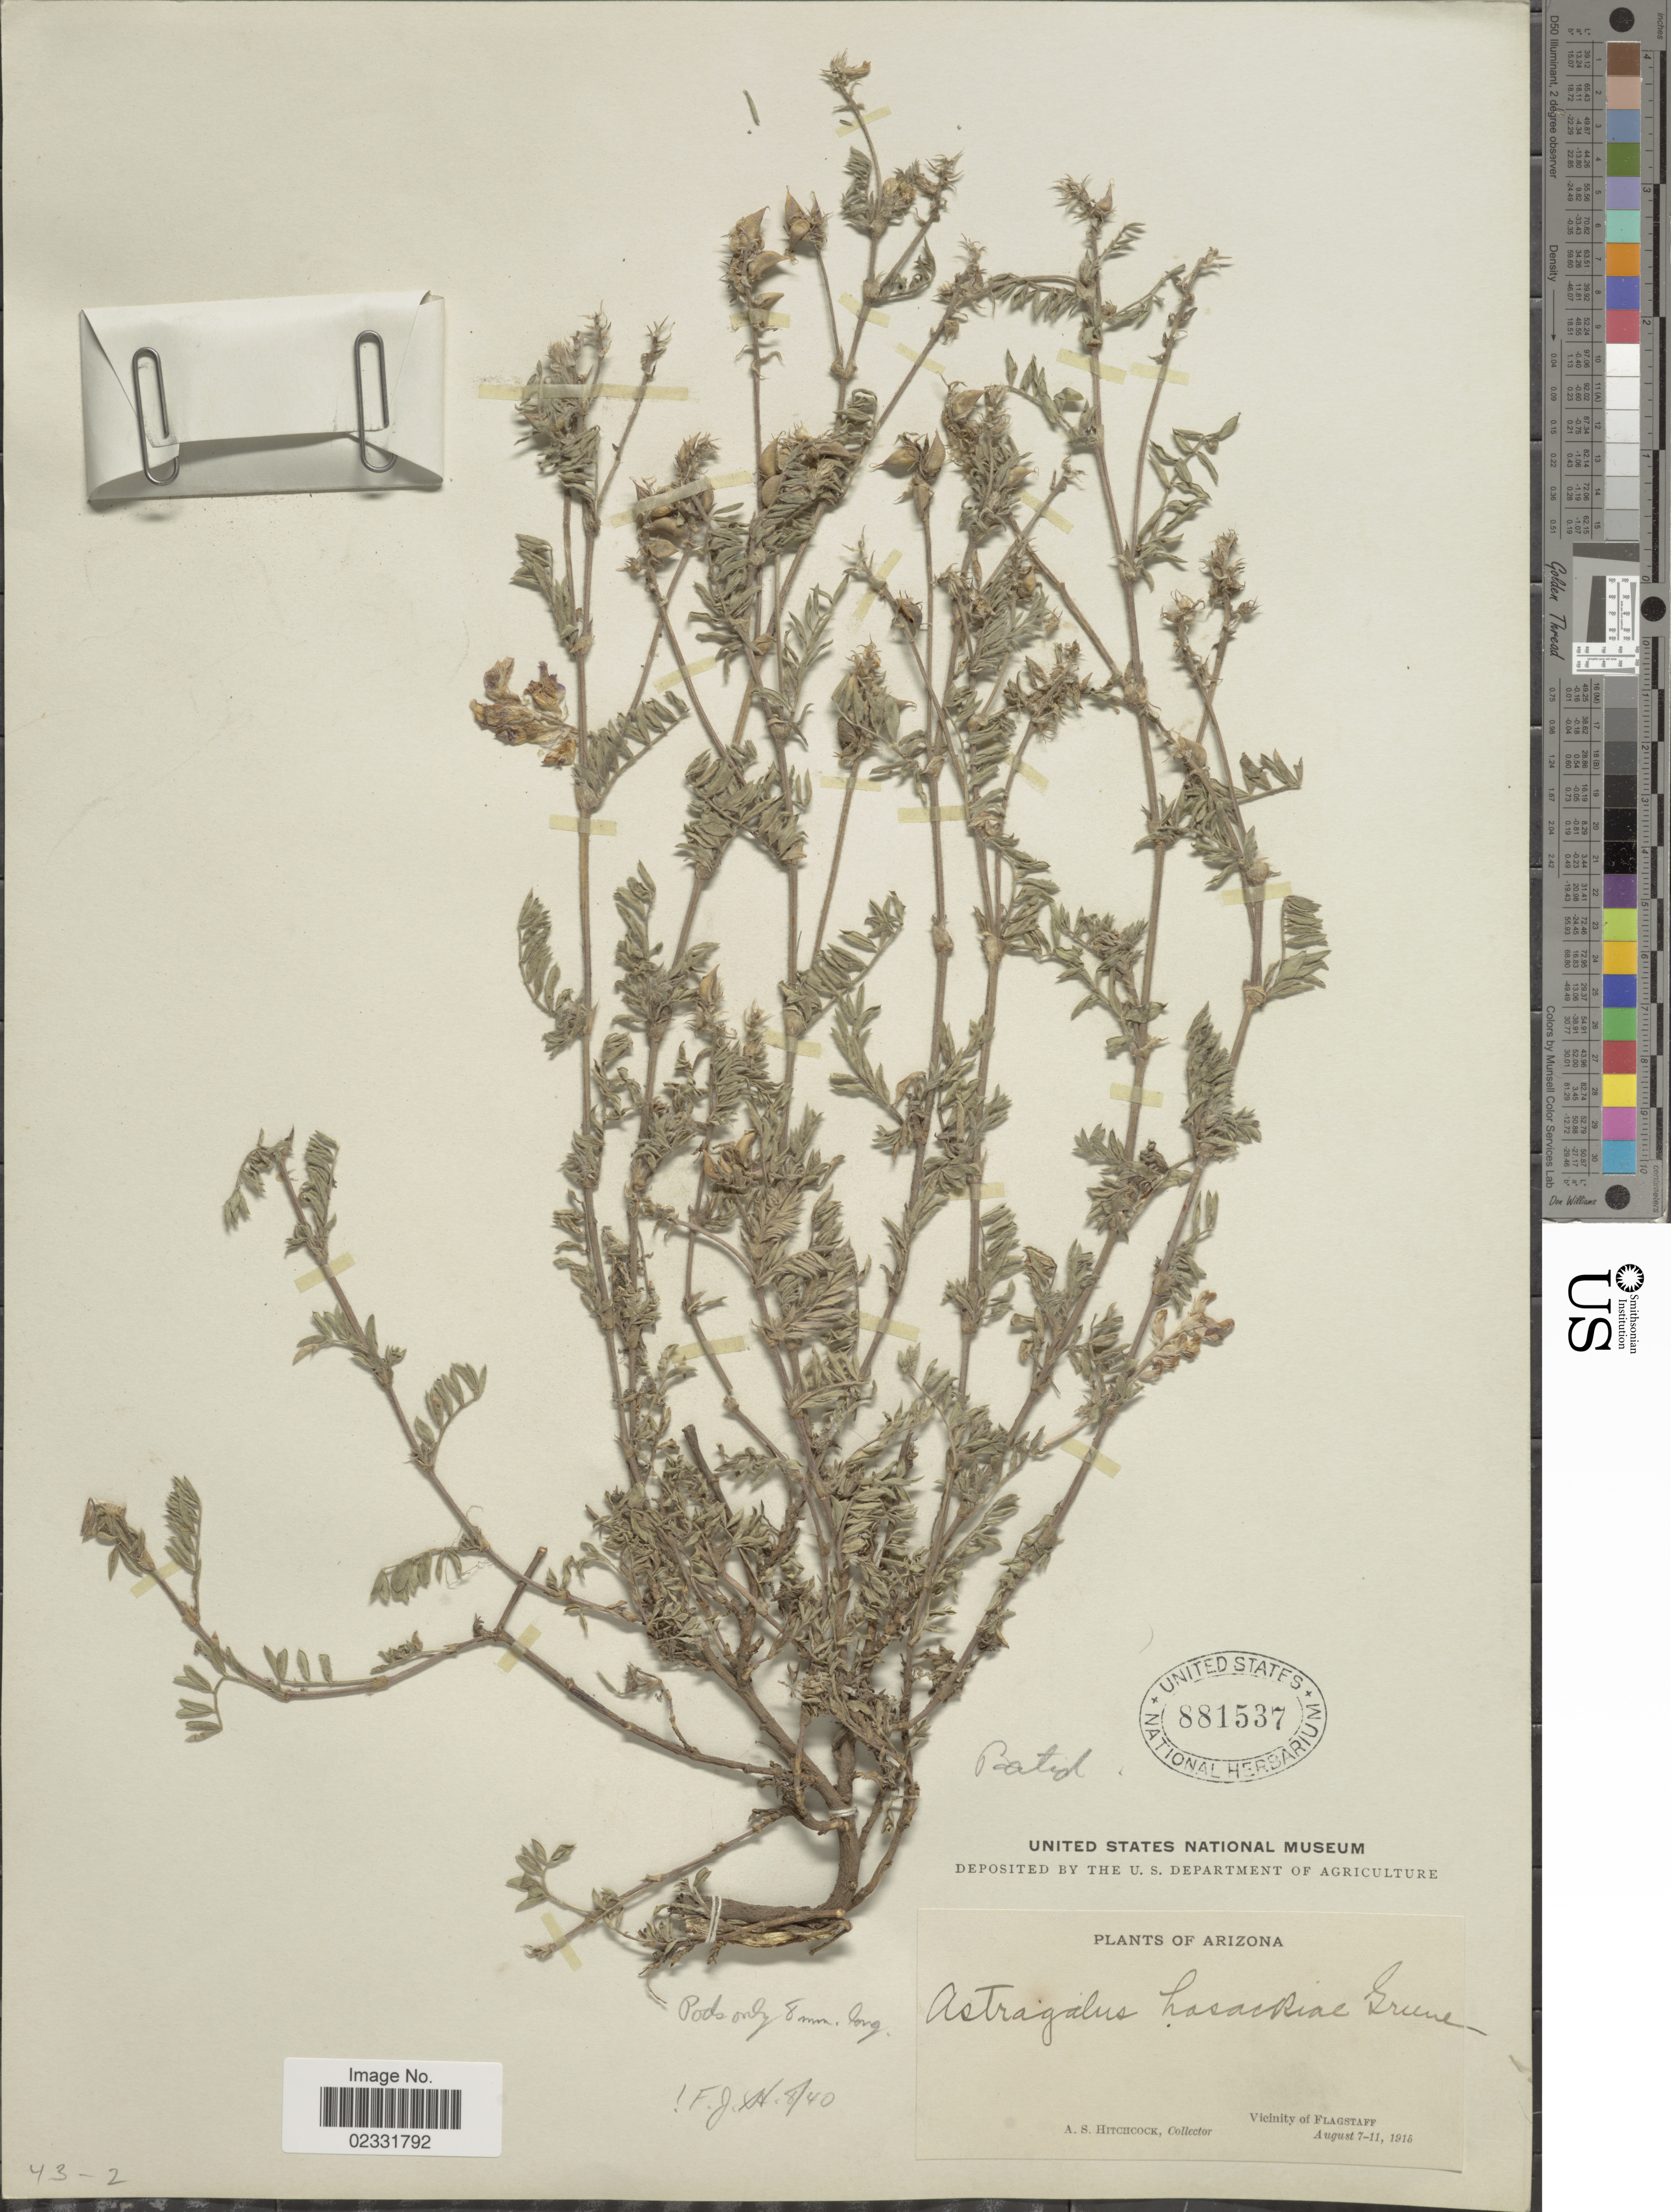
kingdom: Plantae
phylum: Tracheophyta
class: Magnoliopsida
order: Fabales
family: Fabaceae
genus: Astragalus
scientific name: Astragalus hosackiae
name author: Greene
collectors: A. S. Hitchcock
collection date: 1915-08-07/1915-08-11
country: United States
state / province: Arizona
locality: Vicinity of Flagstaff.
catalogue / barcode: US 881537